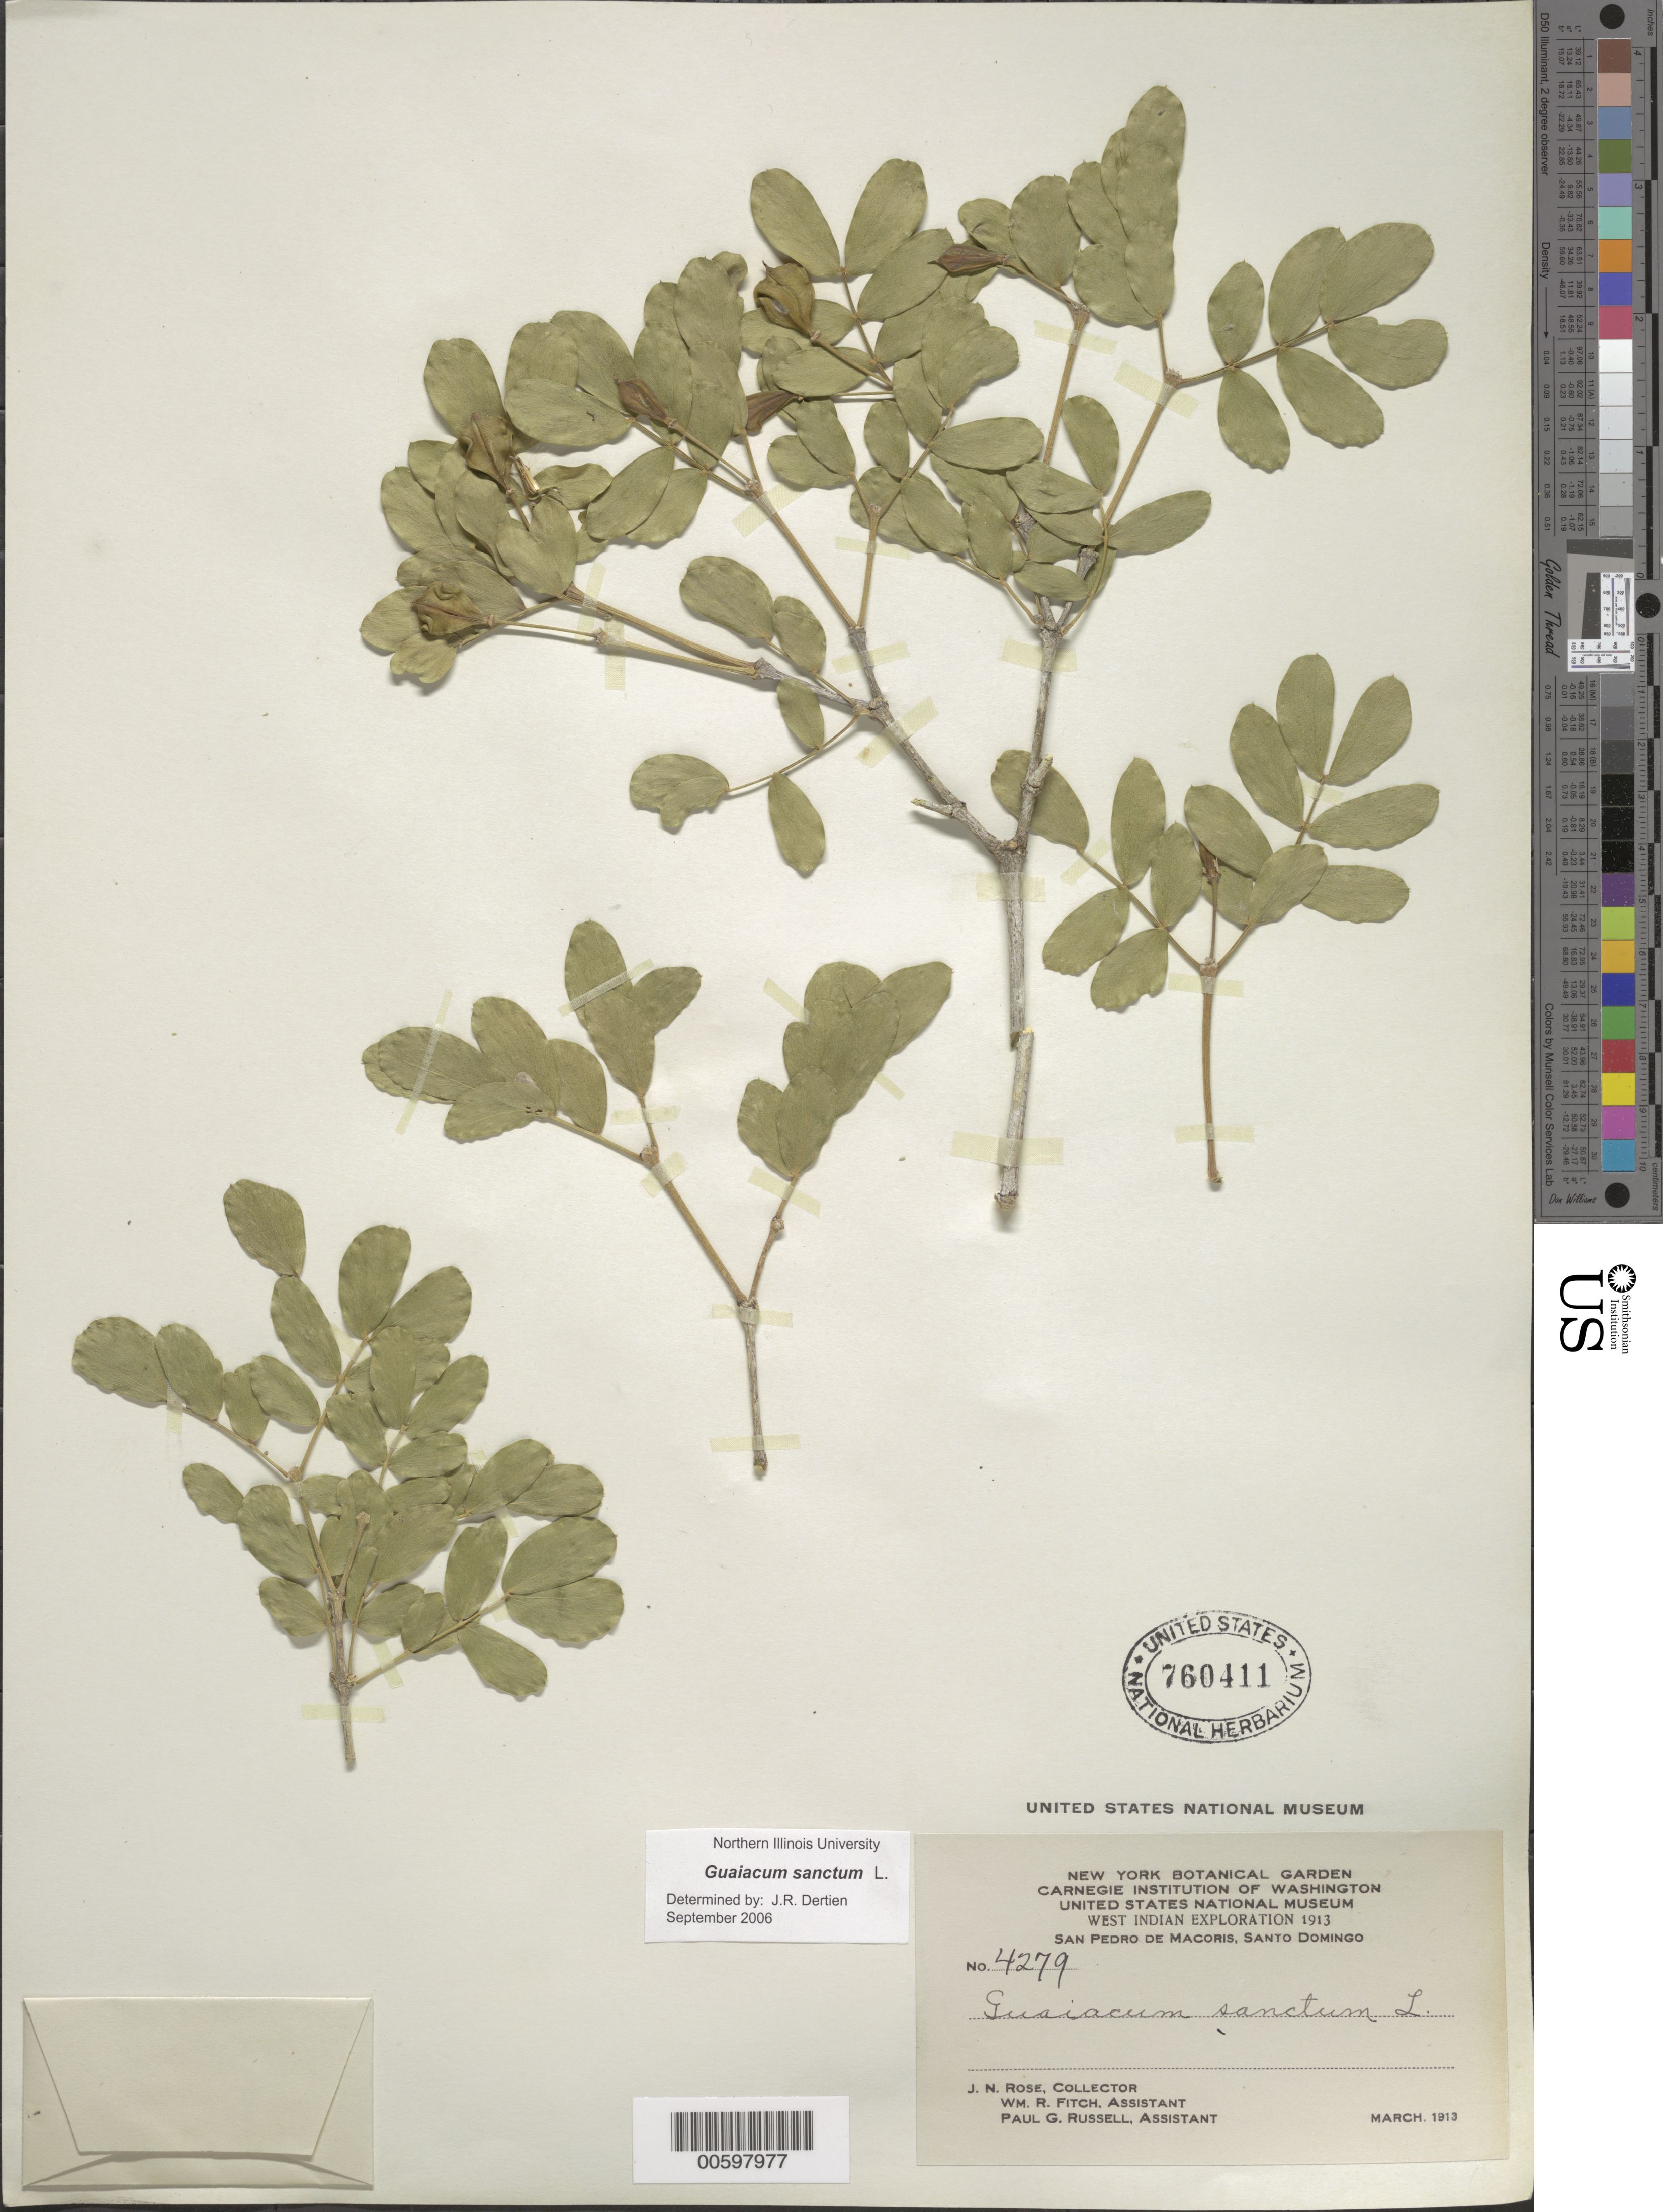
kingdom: Plantae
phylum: Tracheophyta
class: Magnoliopsida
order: Zygophyllales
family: Zygophyllaceae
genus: Guaiacum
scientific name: Guaiacum sanctum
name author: L.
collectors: J. N. Rose, W. R. Fitch & P. G. Russell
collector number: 4279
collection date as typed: Mar 1913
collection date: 1913-03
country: Dominican Republic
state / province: San Pedro de Macorís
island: Hispaniola Island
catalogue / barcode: US 760411